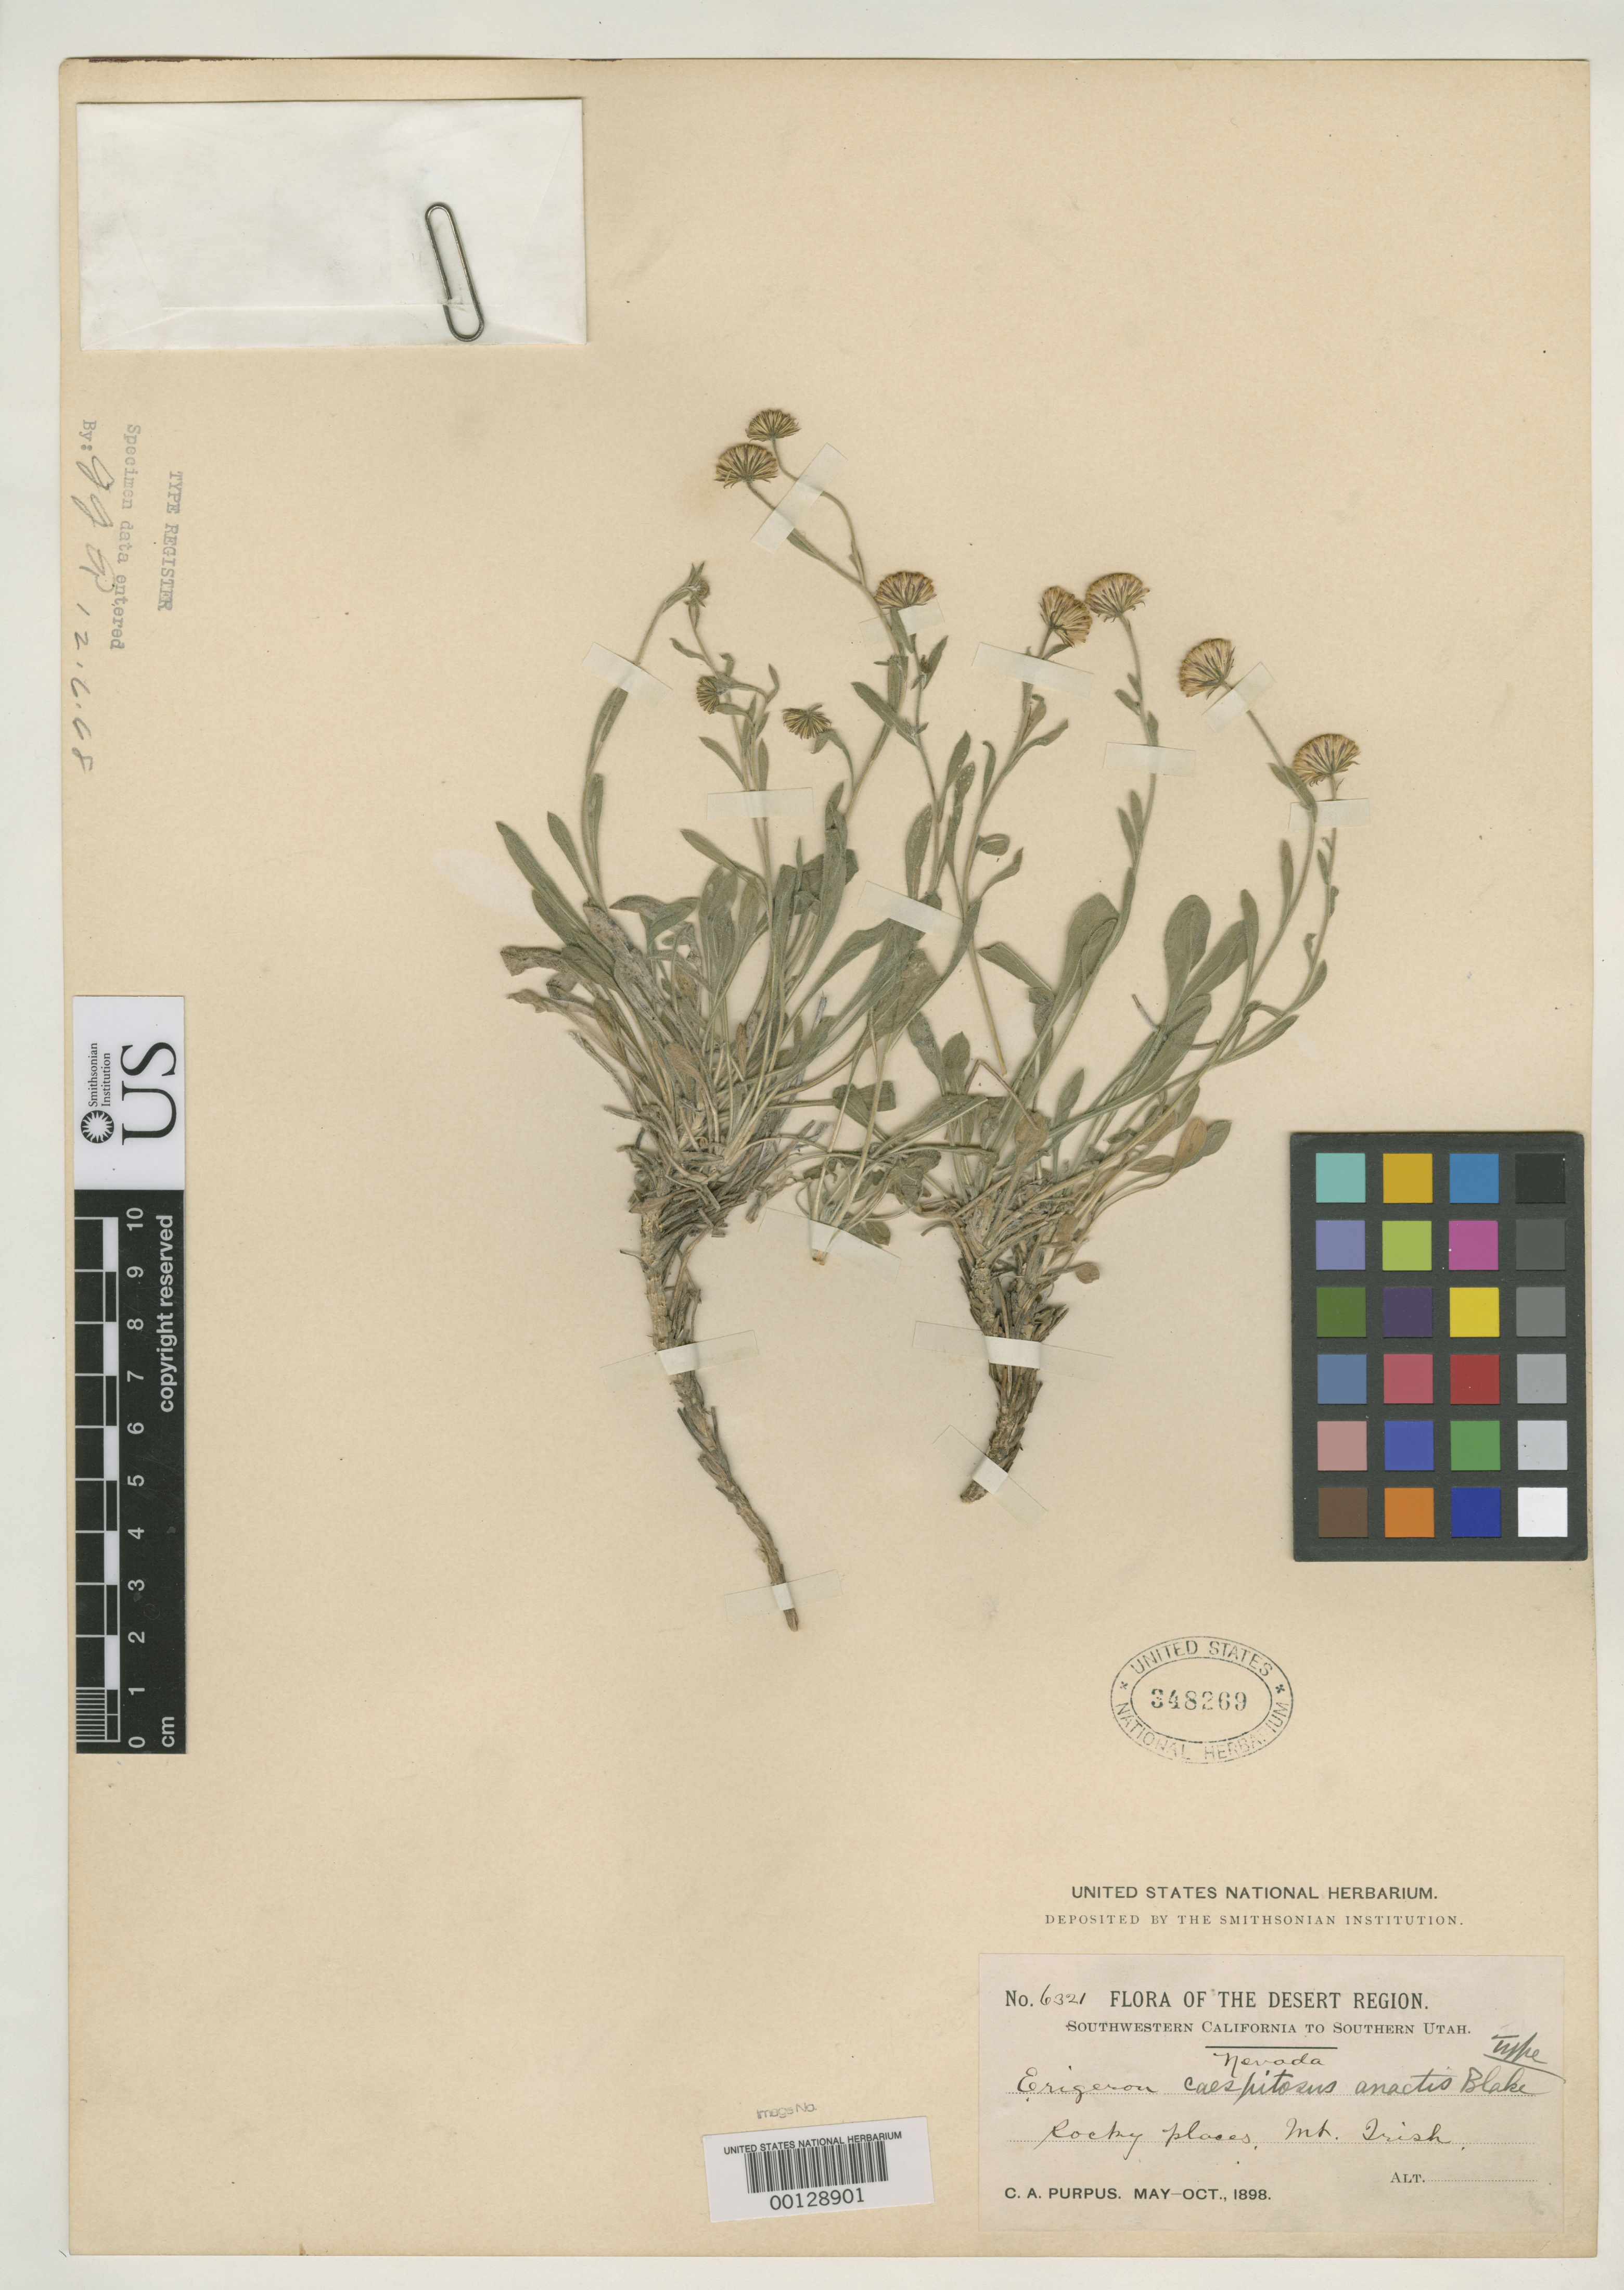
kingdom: Plantae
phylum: Tracheophyta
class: Magnoliopsida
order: Asterales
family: Asteraceae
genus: Erigeron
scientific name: Erigeron caespitosus subsp. anactis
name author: S.F. Blake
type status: Holotype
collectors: C. A. Purpus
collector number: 6321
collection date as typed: May 1898 to -- Oct 1898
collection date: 1898-05/1898-10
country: United States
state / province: Nevada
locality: Mt. Irish, rocky places.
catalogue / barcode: US 348269